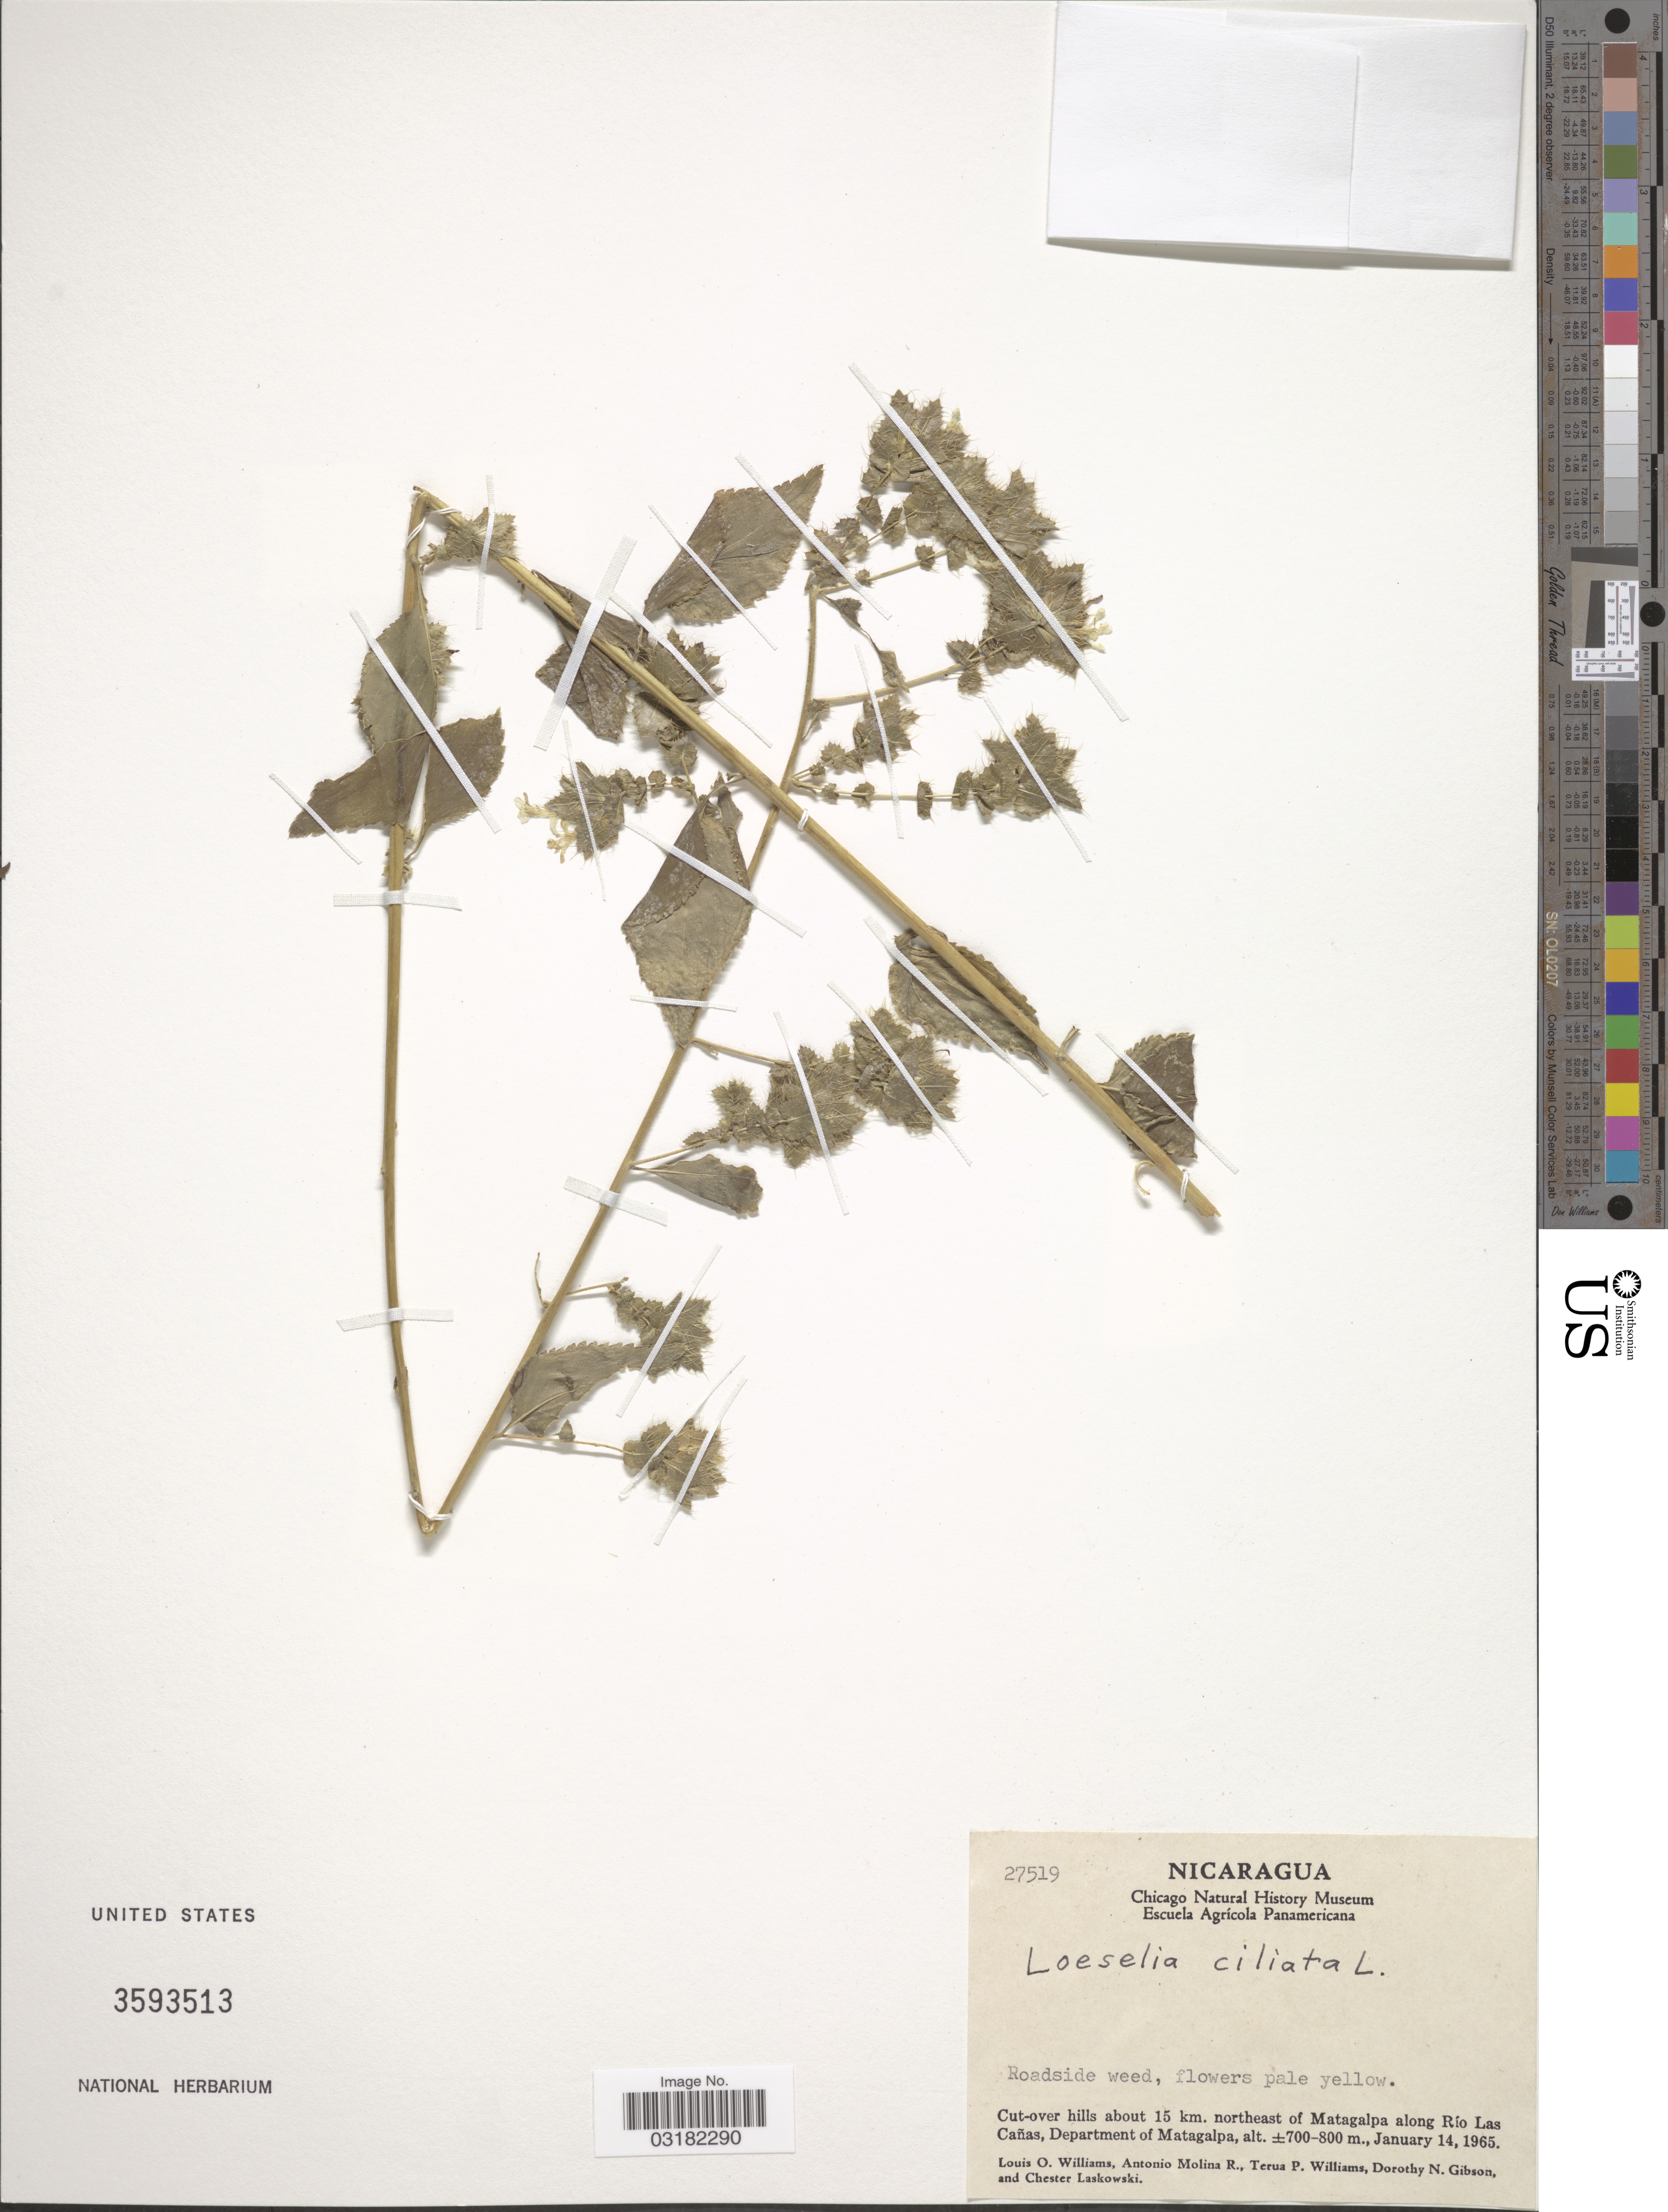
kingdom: Plantae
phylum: Tracheophyta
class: Magnoliopsida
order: Ericales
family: Polemoniaceae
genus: Loeselia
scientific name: Loeselia ciliata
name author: L.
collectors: L. O. Williams, A. Molina R., T. Williams, D. N. Gibson & C. Laskowski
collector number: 27519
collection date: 1965-01-14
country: Nicaragua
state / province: Matagalpa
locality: Cut-over hills about 15 km. northeast of Matagalpa along Río Las Cañas, Department of Matagalpa.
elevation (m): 700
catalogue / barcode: US 3593513